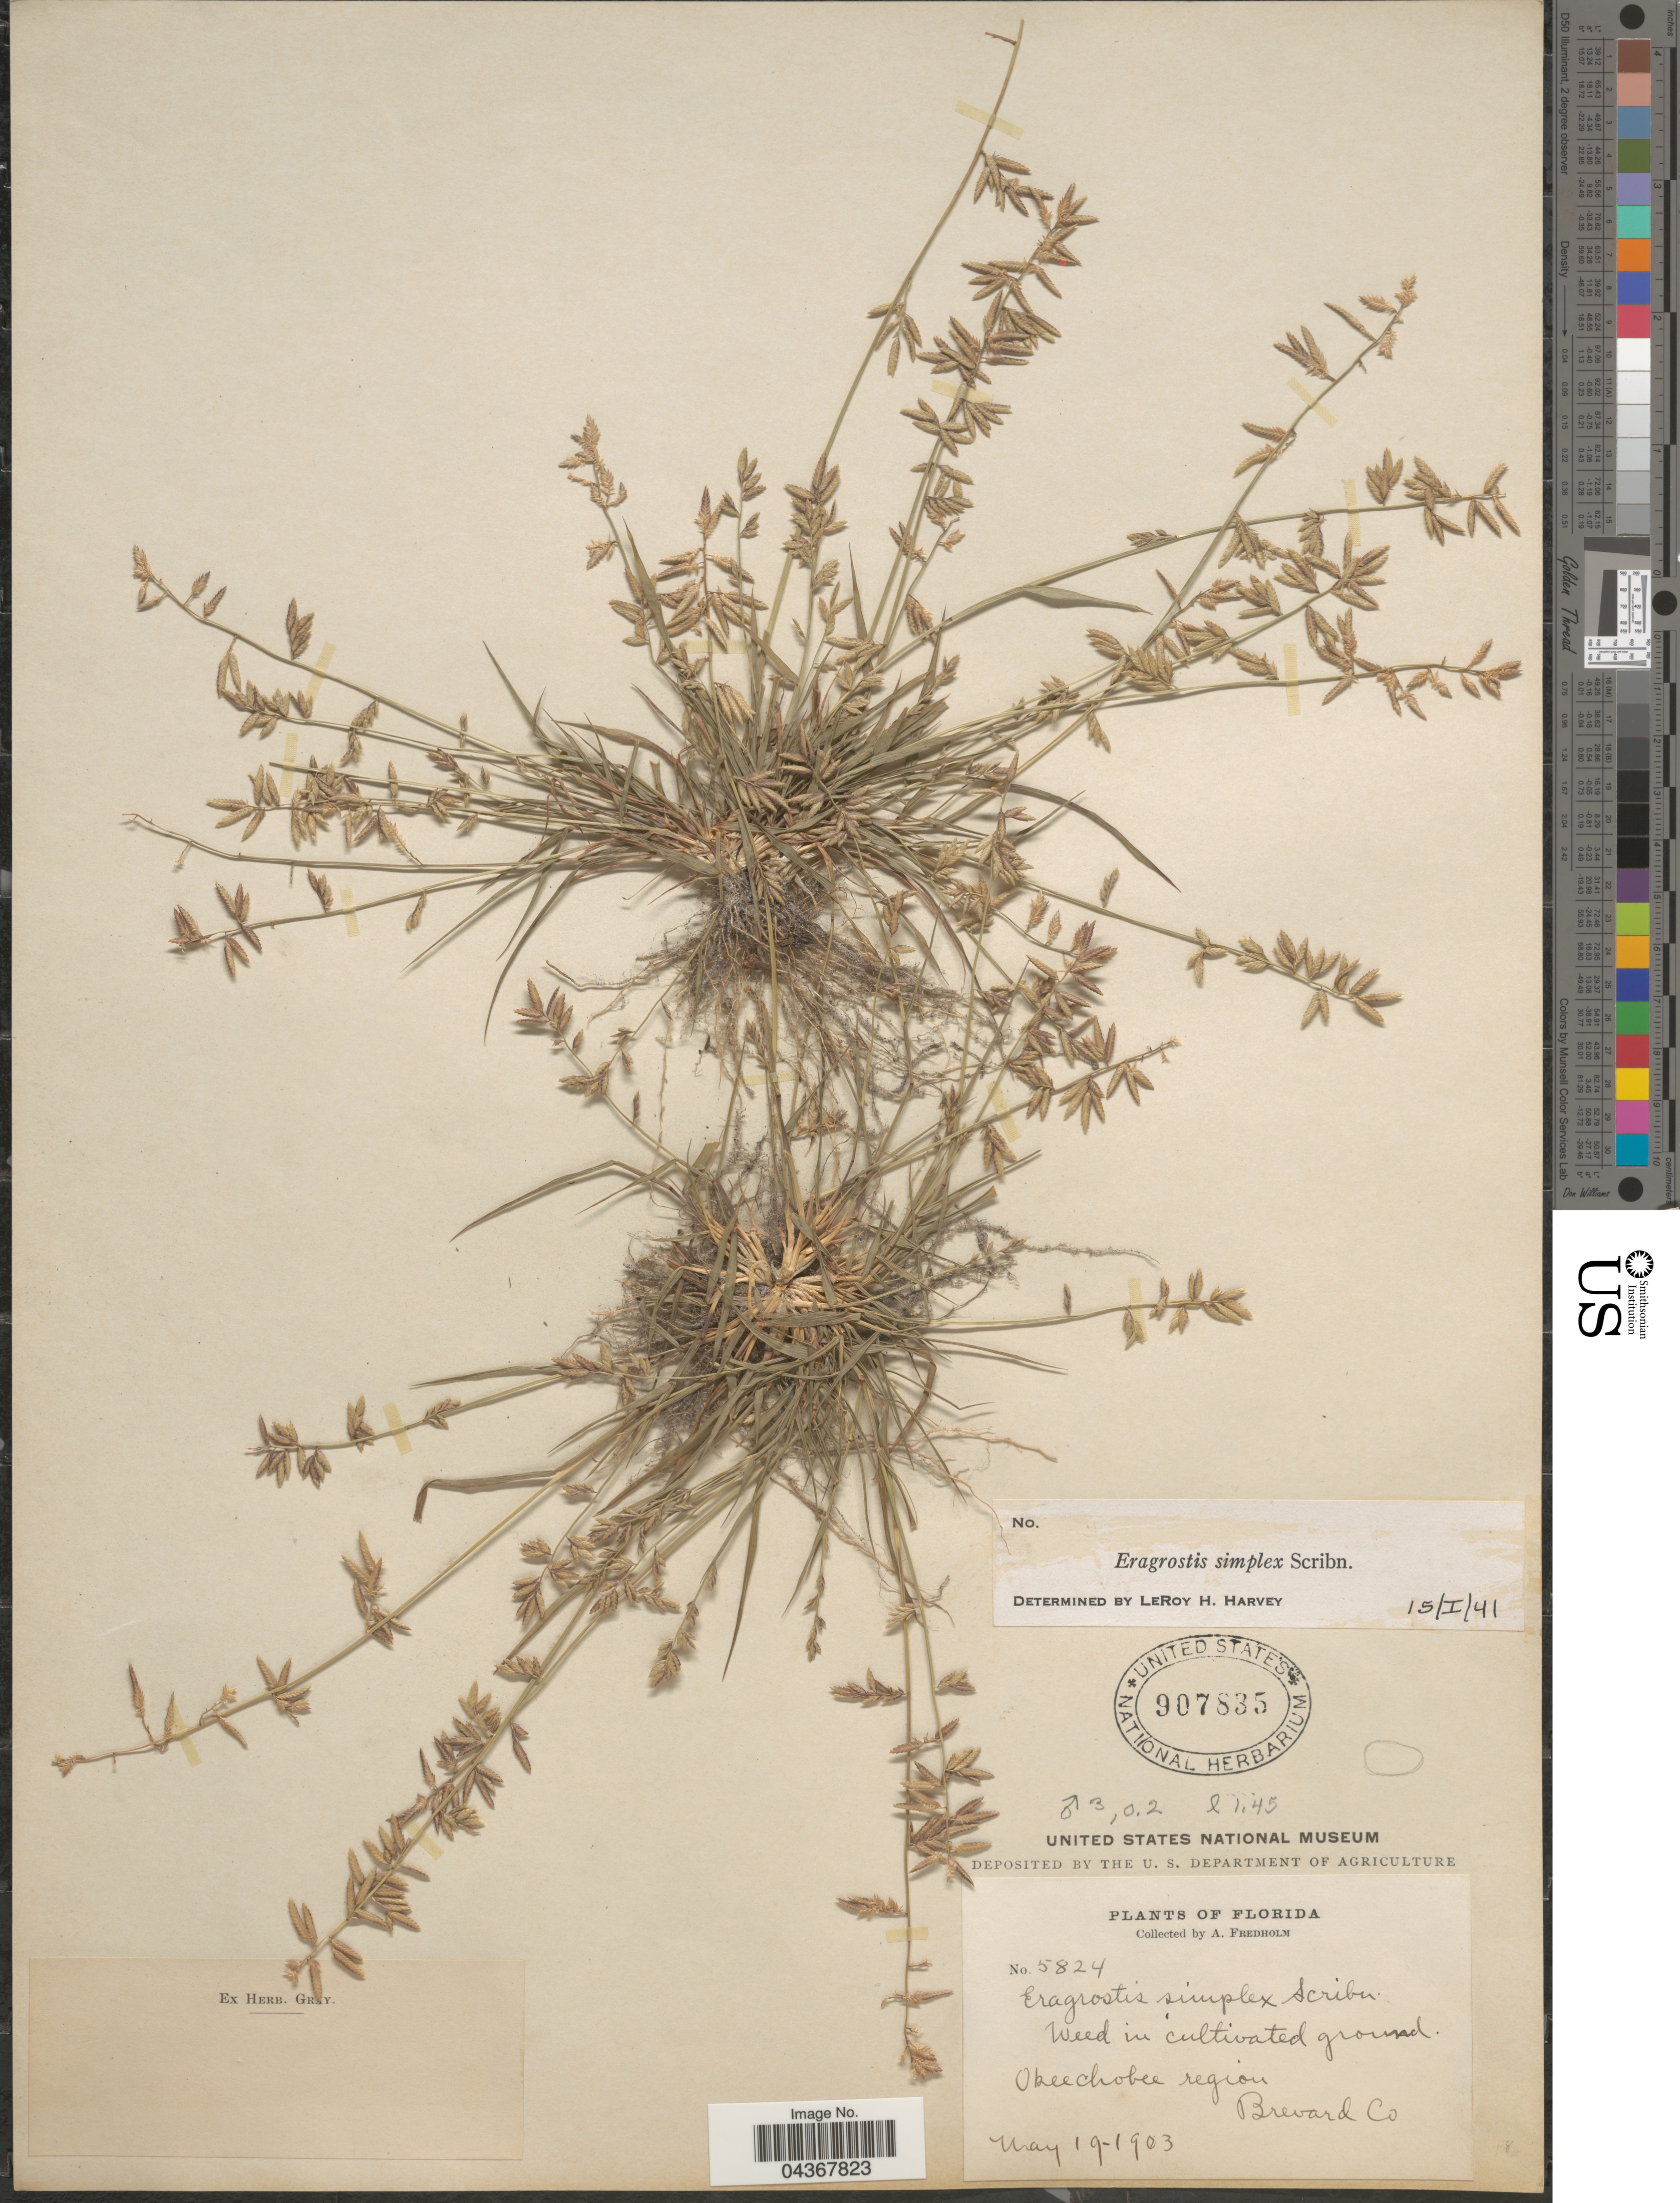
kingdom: Plantae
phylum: Tracheophyta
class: Liliopsida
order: Poales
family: Poaceae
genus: Eragrostis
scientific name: Eragrostis cumingii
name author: Steud.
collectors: A. Fredholm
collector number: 5824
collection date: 1903-05-19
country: United States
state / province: Florida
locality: Okeechobee region. Brevard Co.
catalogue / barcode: US 907835